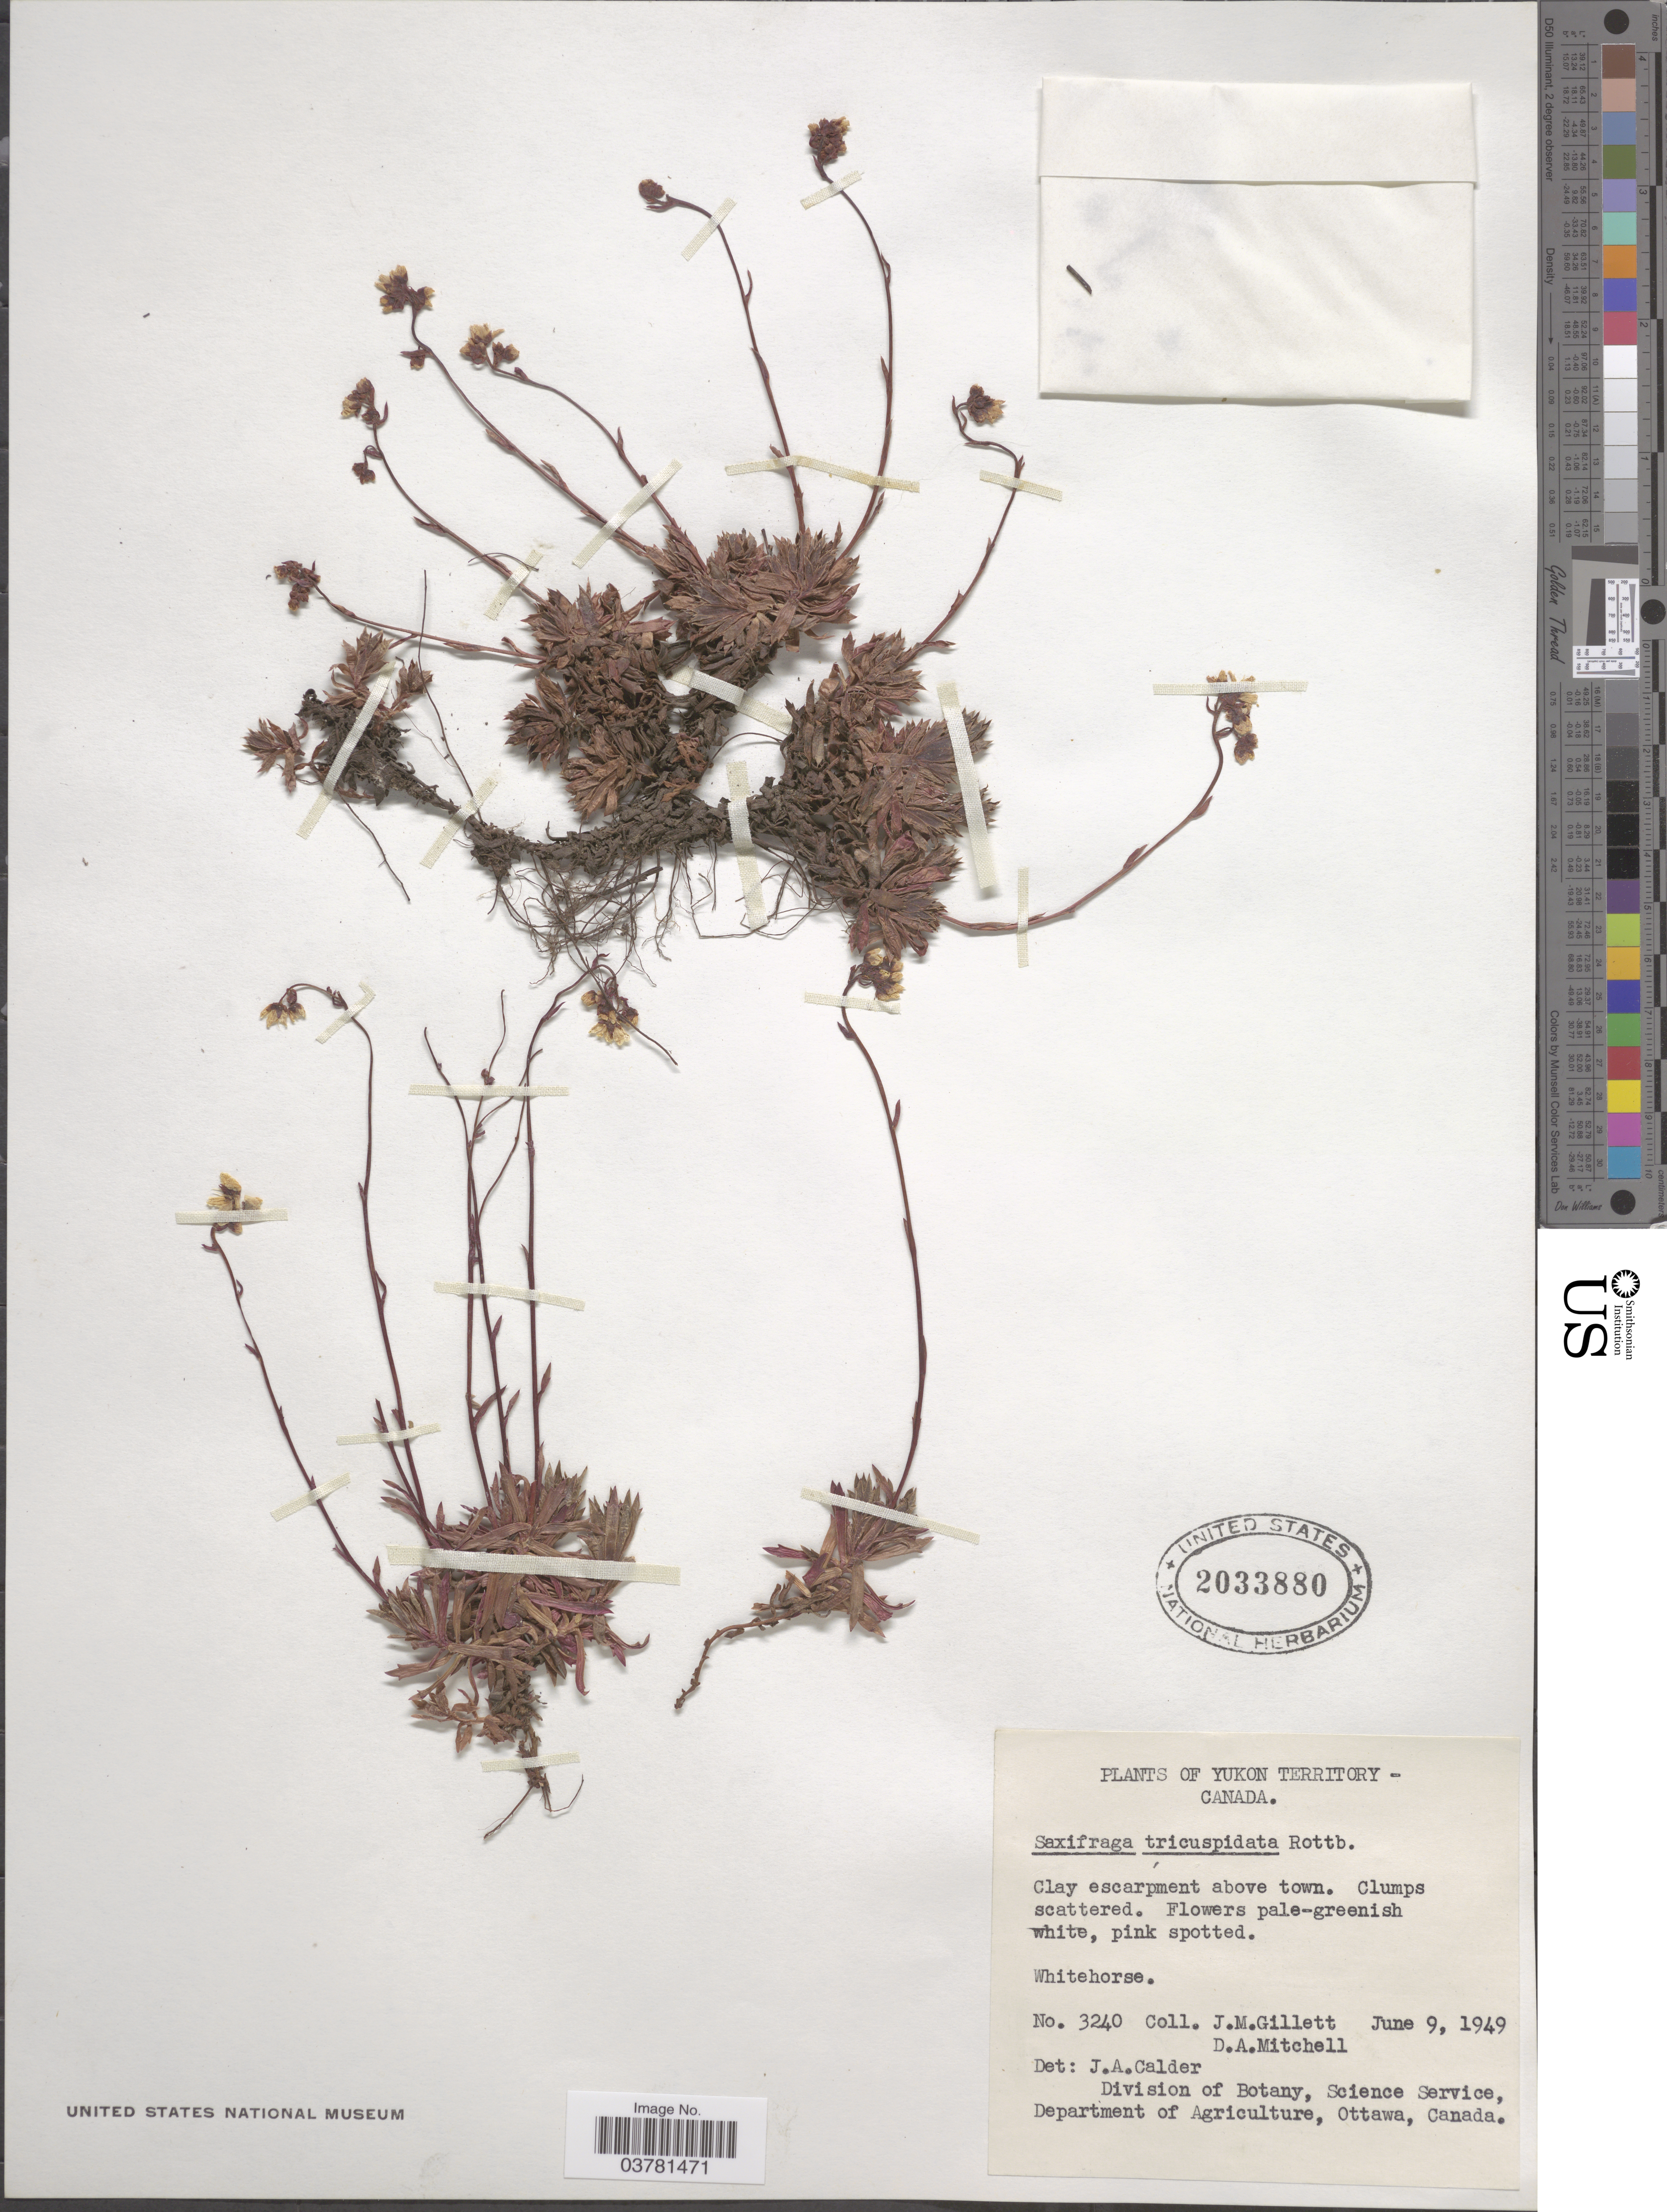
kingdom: Plantae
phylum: Tracheophyta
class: Magnoliopsida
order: Saxifragales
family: Saxifragaceae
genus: Saxifraga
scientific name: Saxifraga tricuspidata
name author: Rottb.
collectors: J. M. Gillett & D. Mitchell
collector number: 3240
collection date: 1949-06-09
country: Canada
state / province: Yukon Territory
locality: Whitehorse.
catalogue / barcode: US 2033880